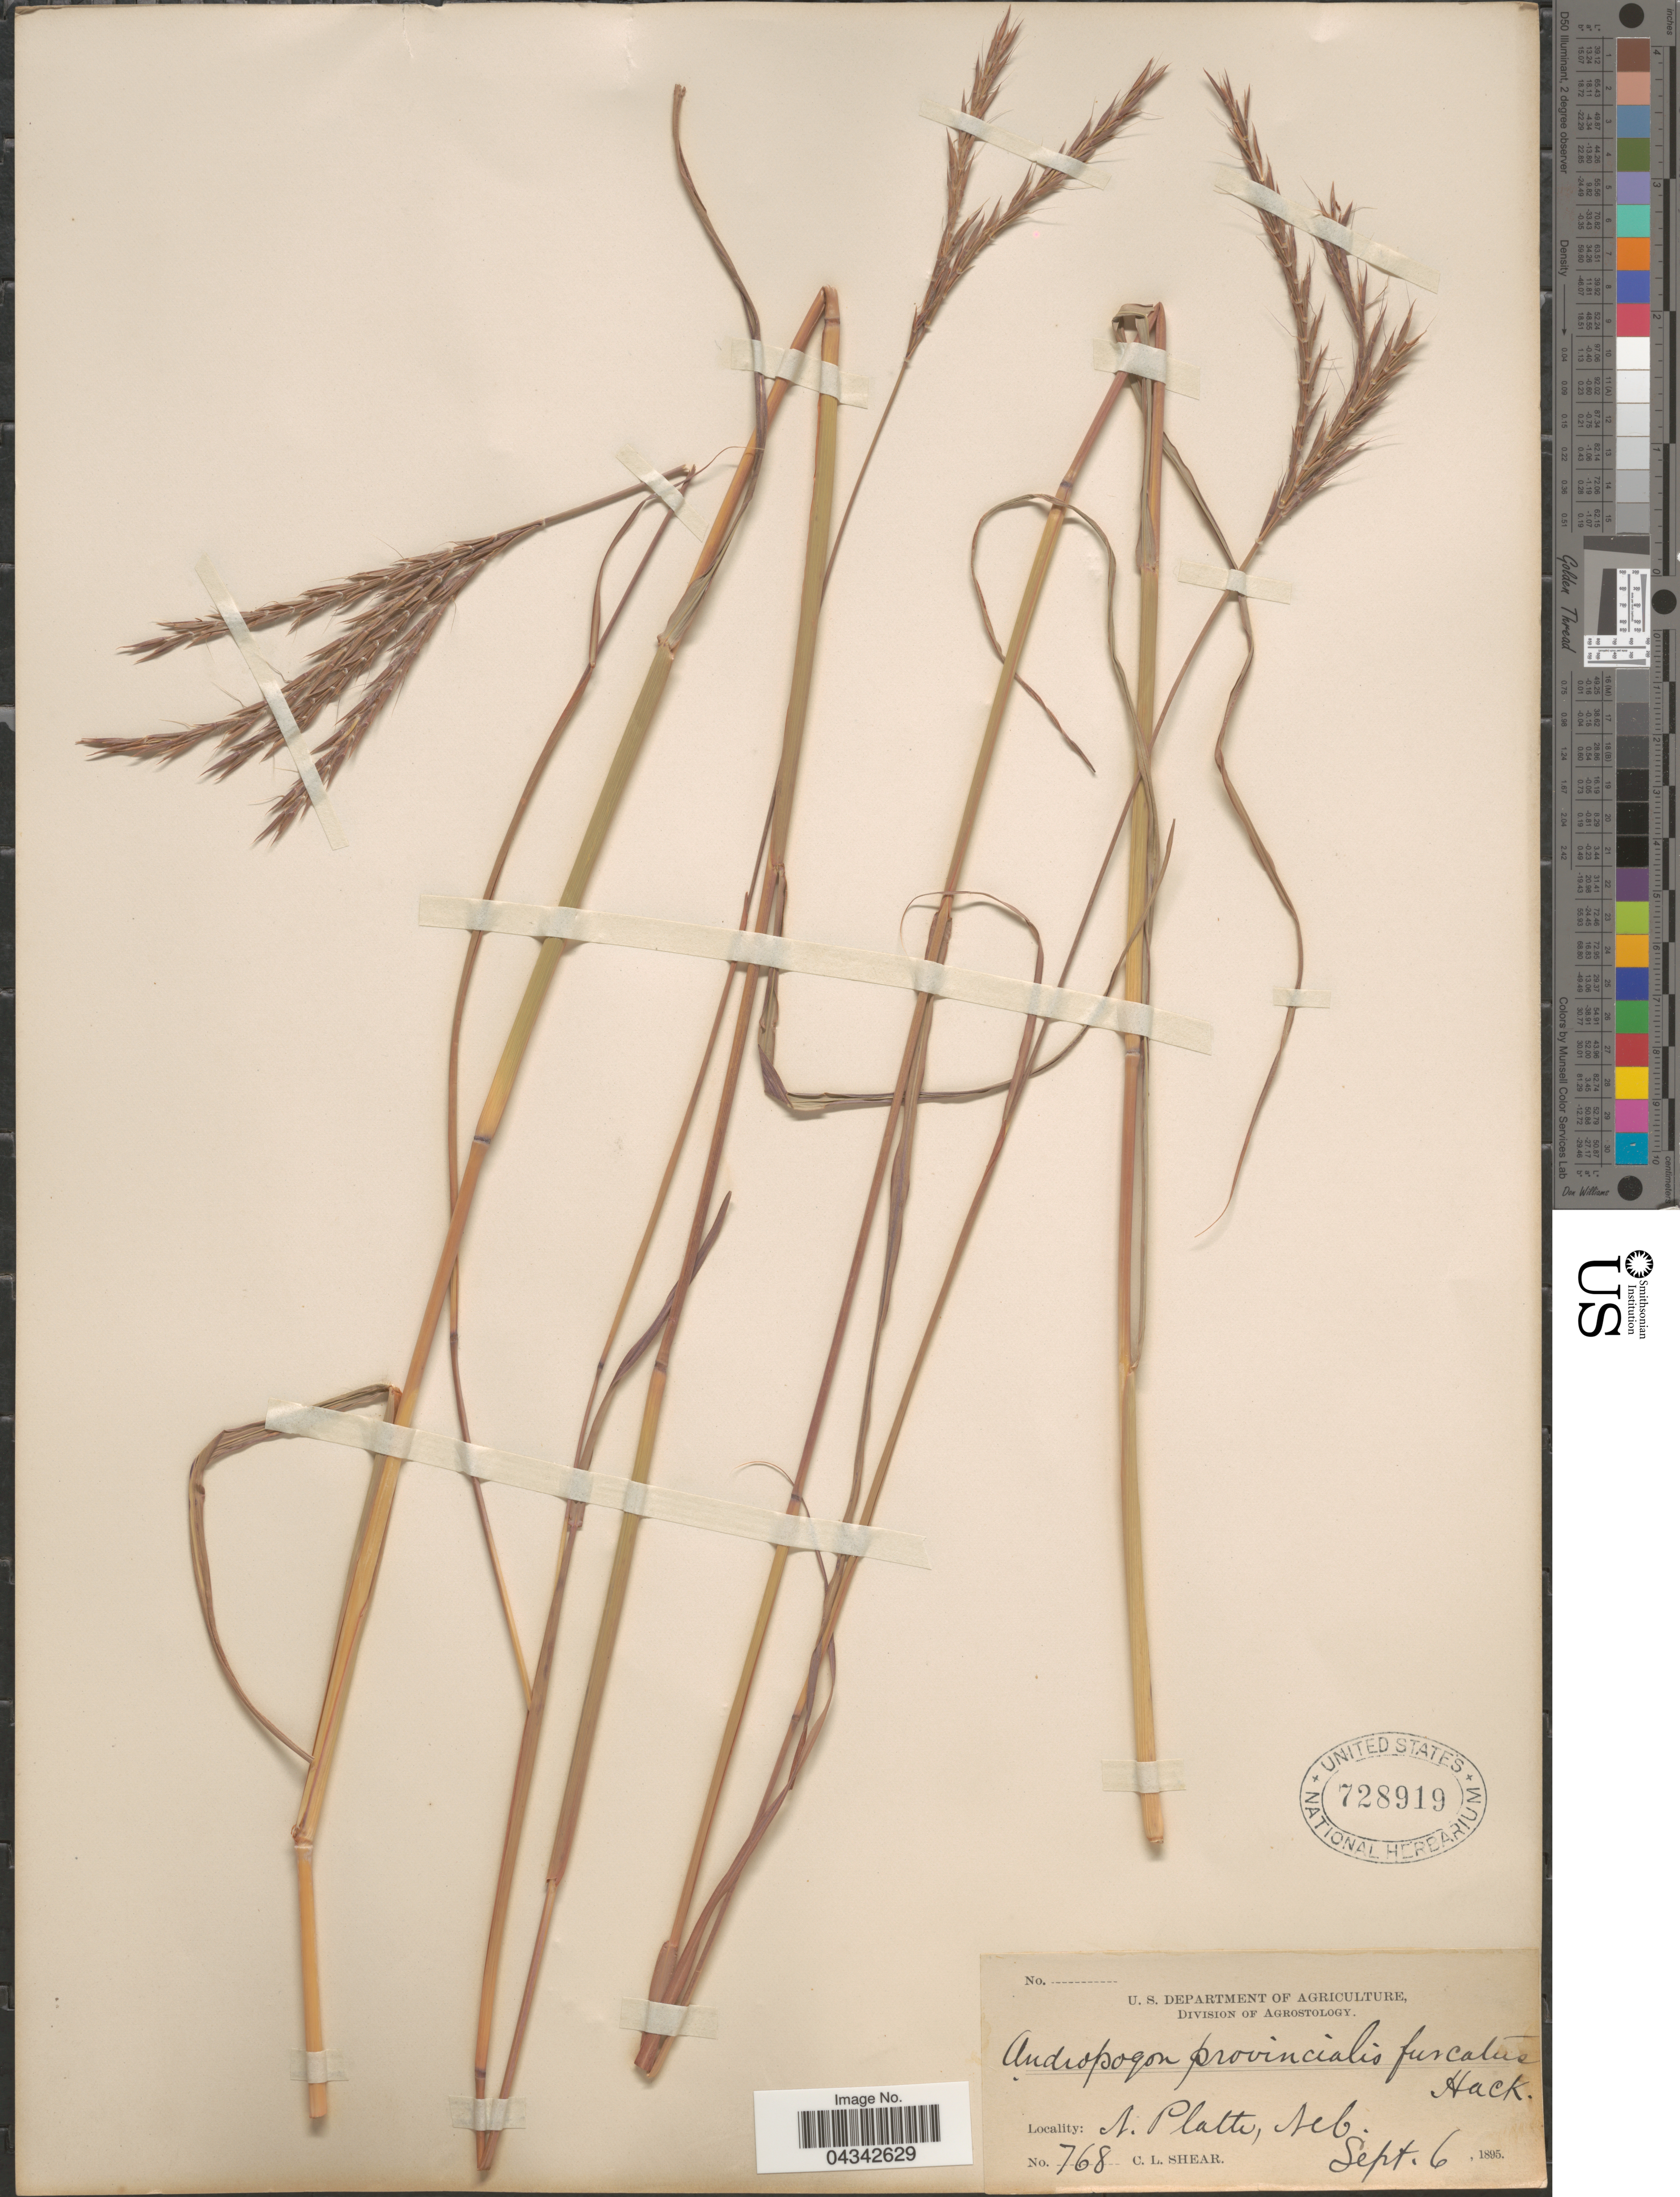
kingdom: Plantae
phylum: Tracheophyta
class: Liliopsida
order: Poales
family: Poaceae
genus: Andropogon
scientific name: Andropogon gerardii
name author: Vitman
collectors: C. L. Shear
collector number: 768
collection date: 1895-09-06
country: United States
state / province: Nebraska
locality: N. Platte.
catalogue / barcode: US 728919